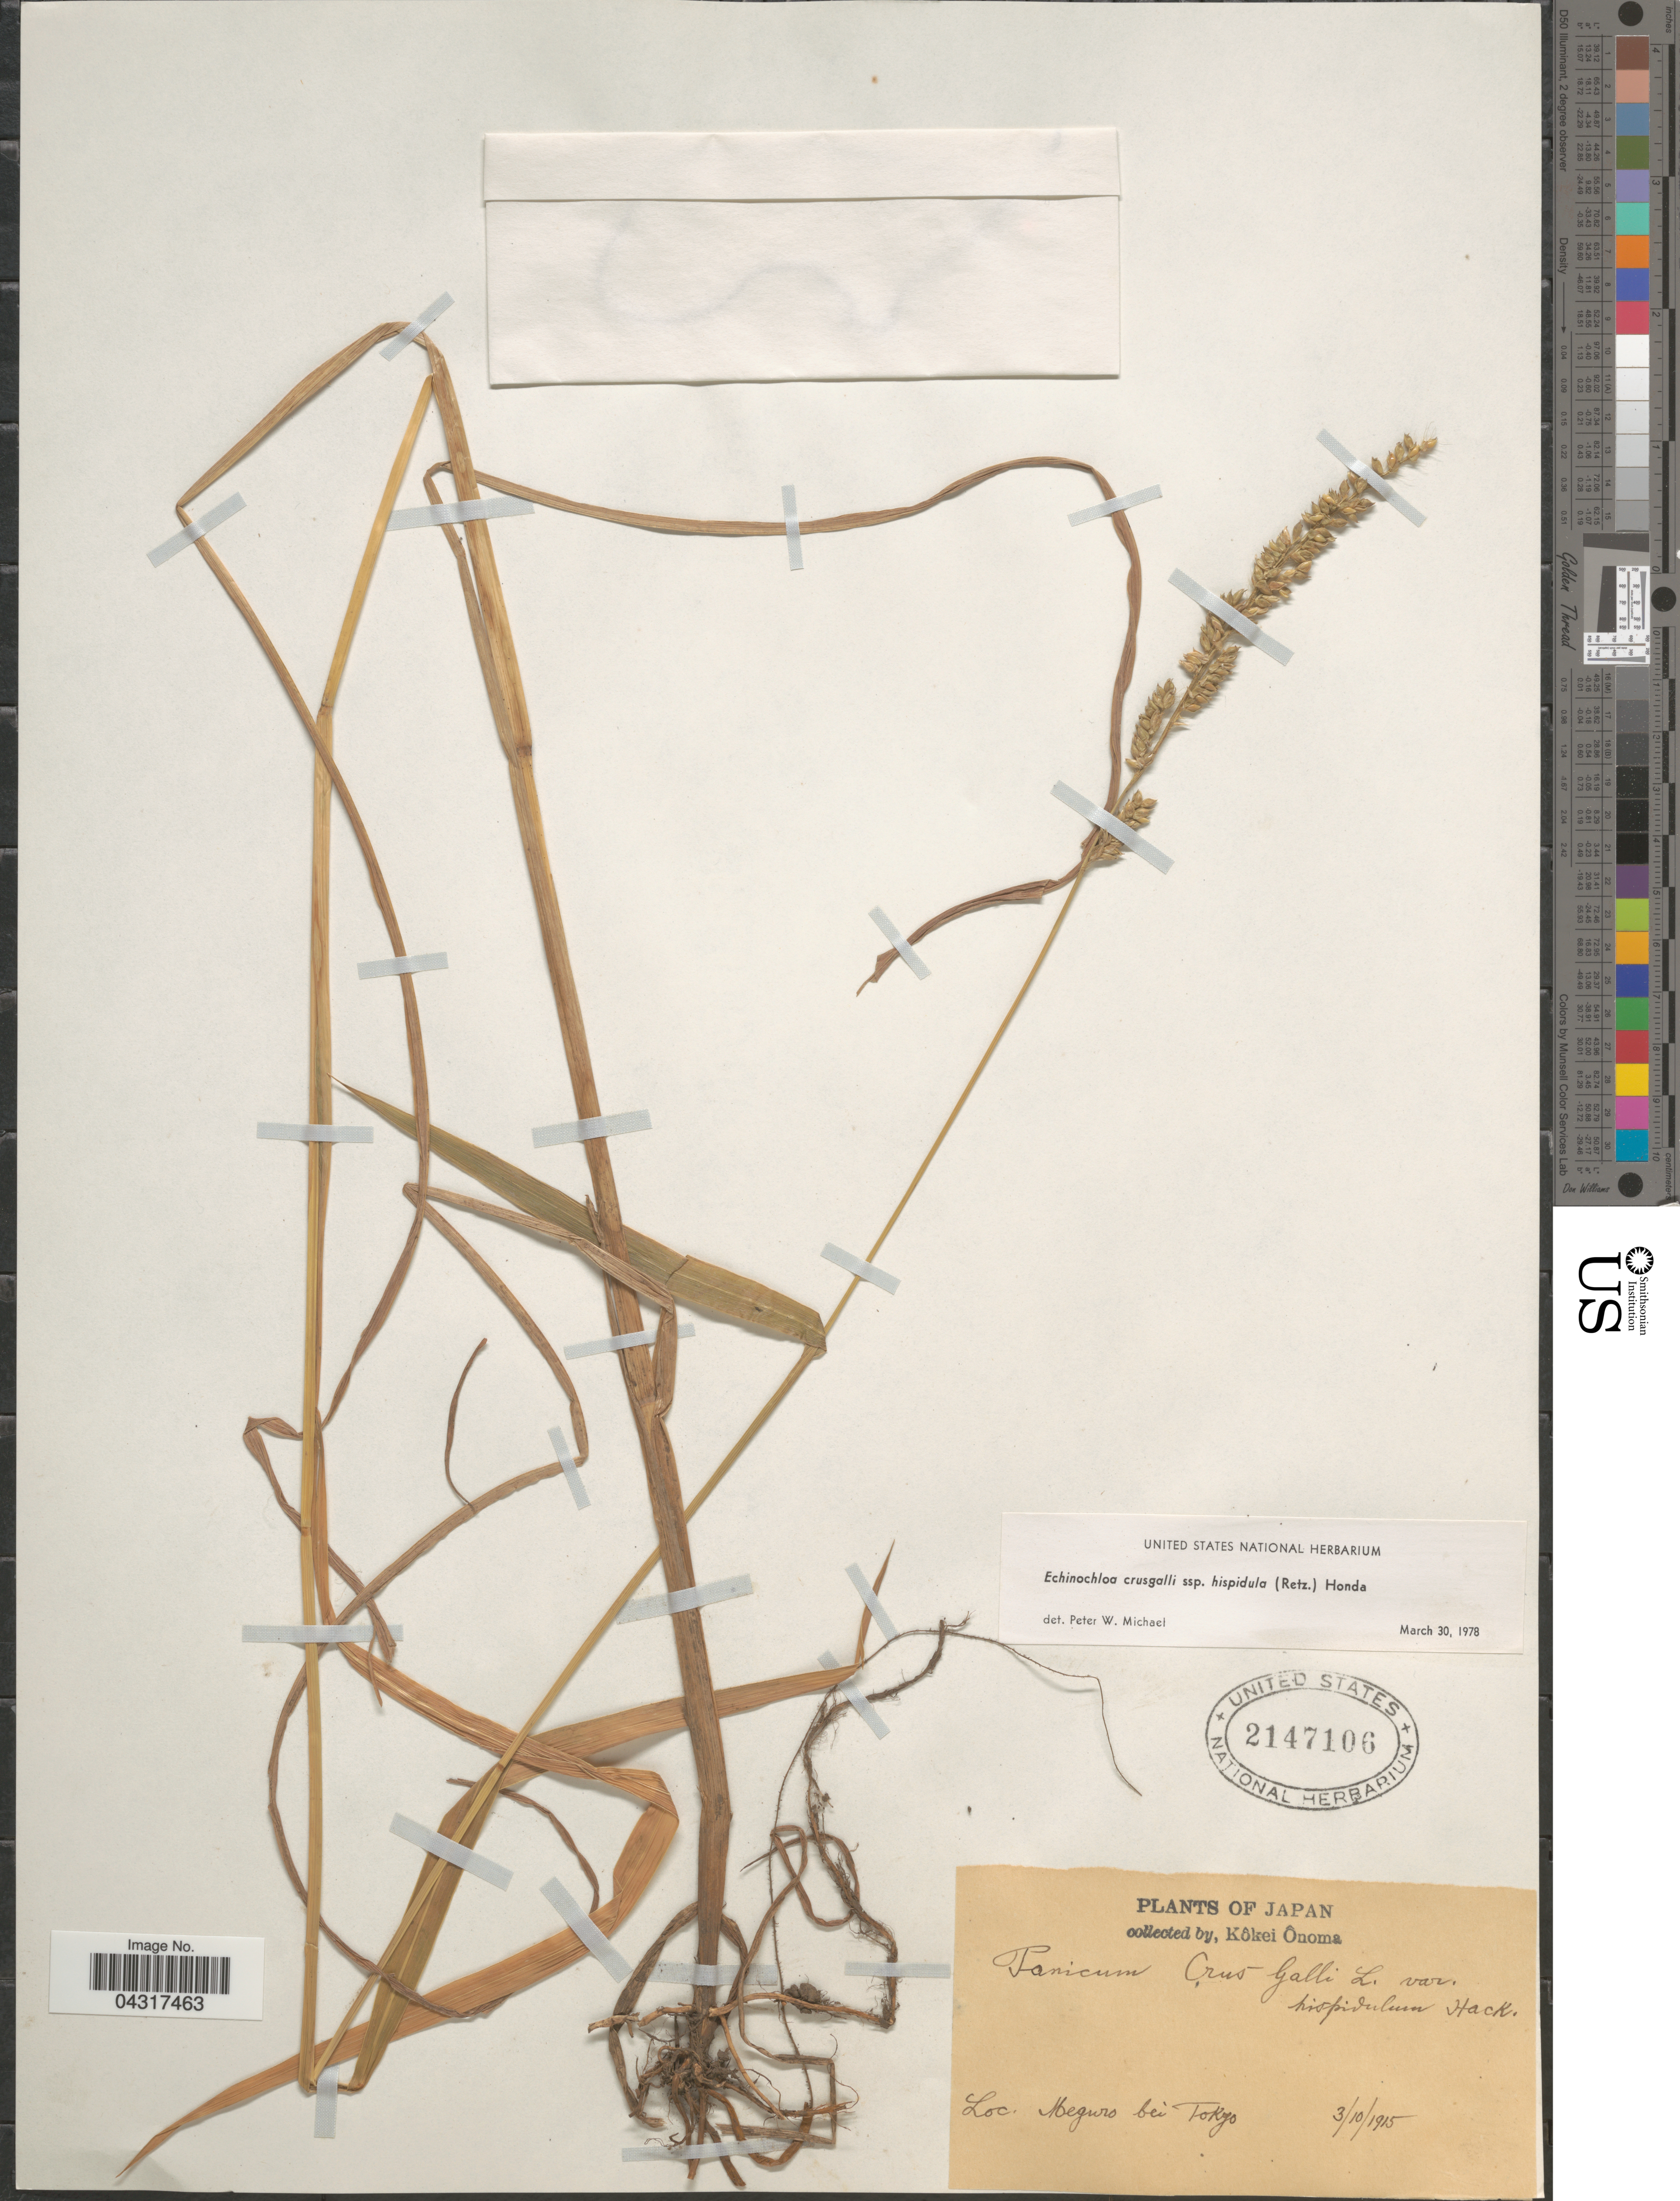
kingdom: Plantae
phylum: Tracheophyta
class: Liliopsida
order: Poales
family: Poaceae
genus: Echinochloa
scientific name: Echinochloa oryzoides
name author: (Ard.) Fritsch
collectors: K. Onoma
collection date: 1915-10-03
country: Japan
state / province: Tokyo, Federal City of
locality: Meguro bei Tokyo.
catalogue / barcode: US 2147106